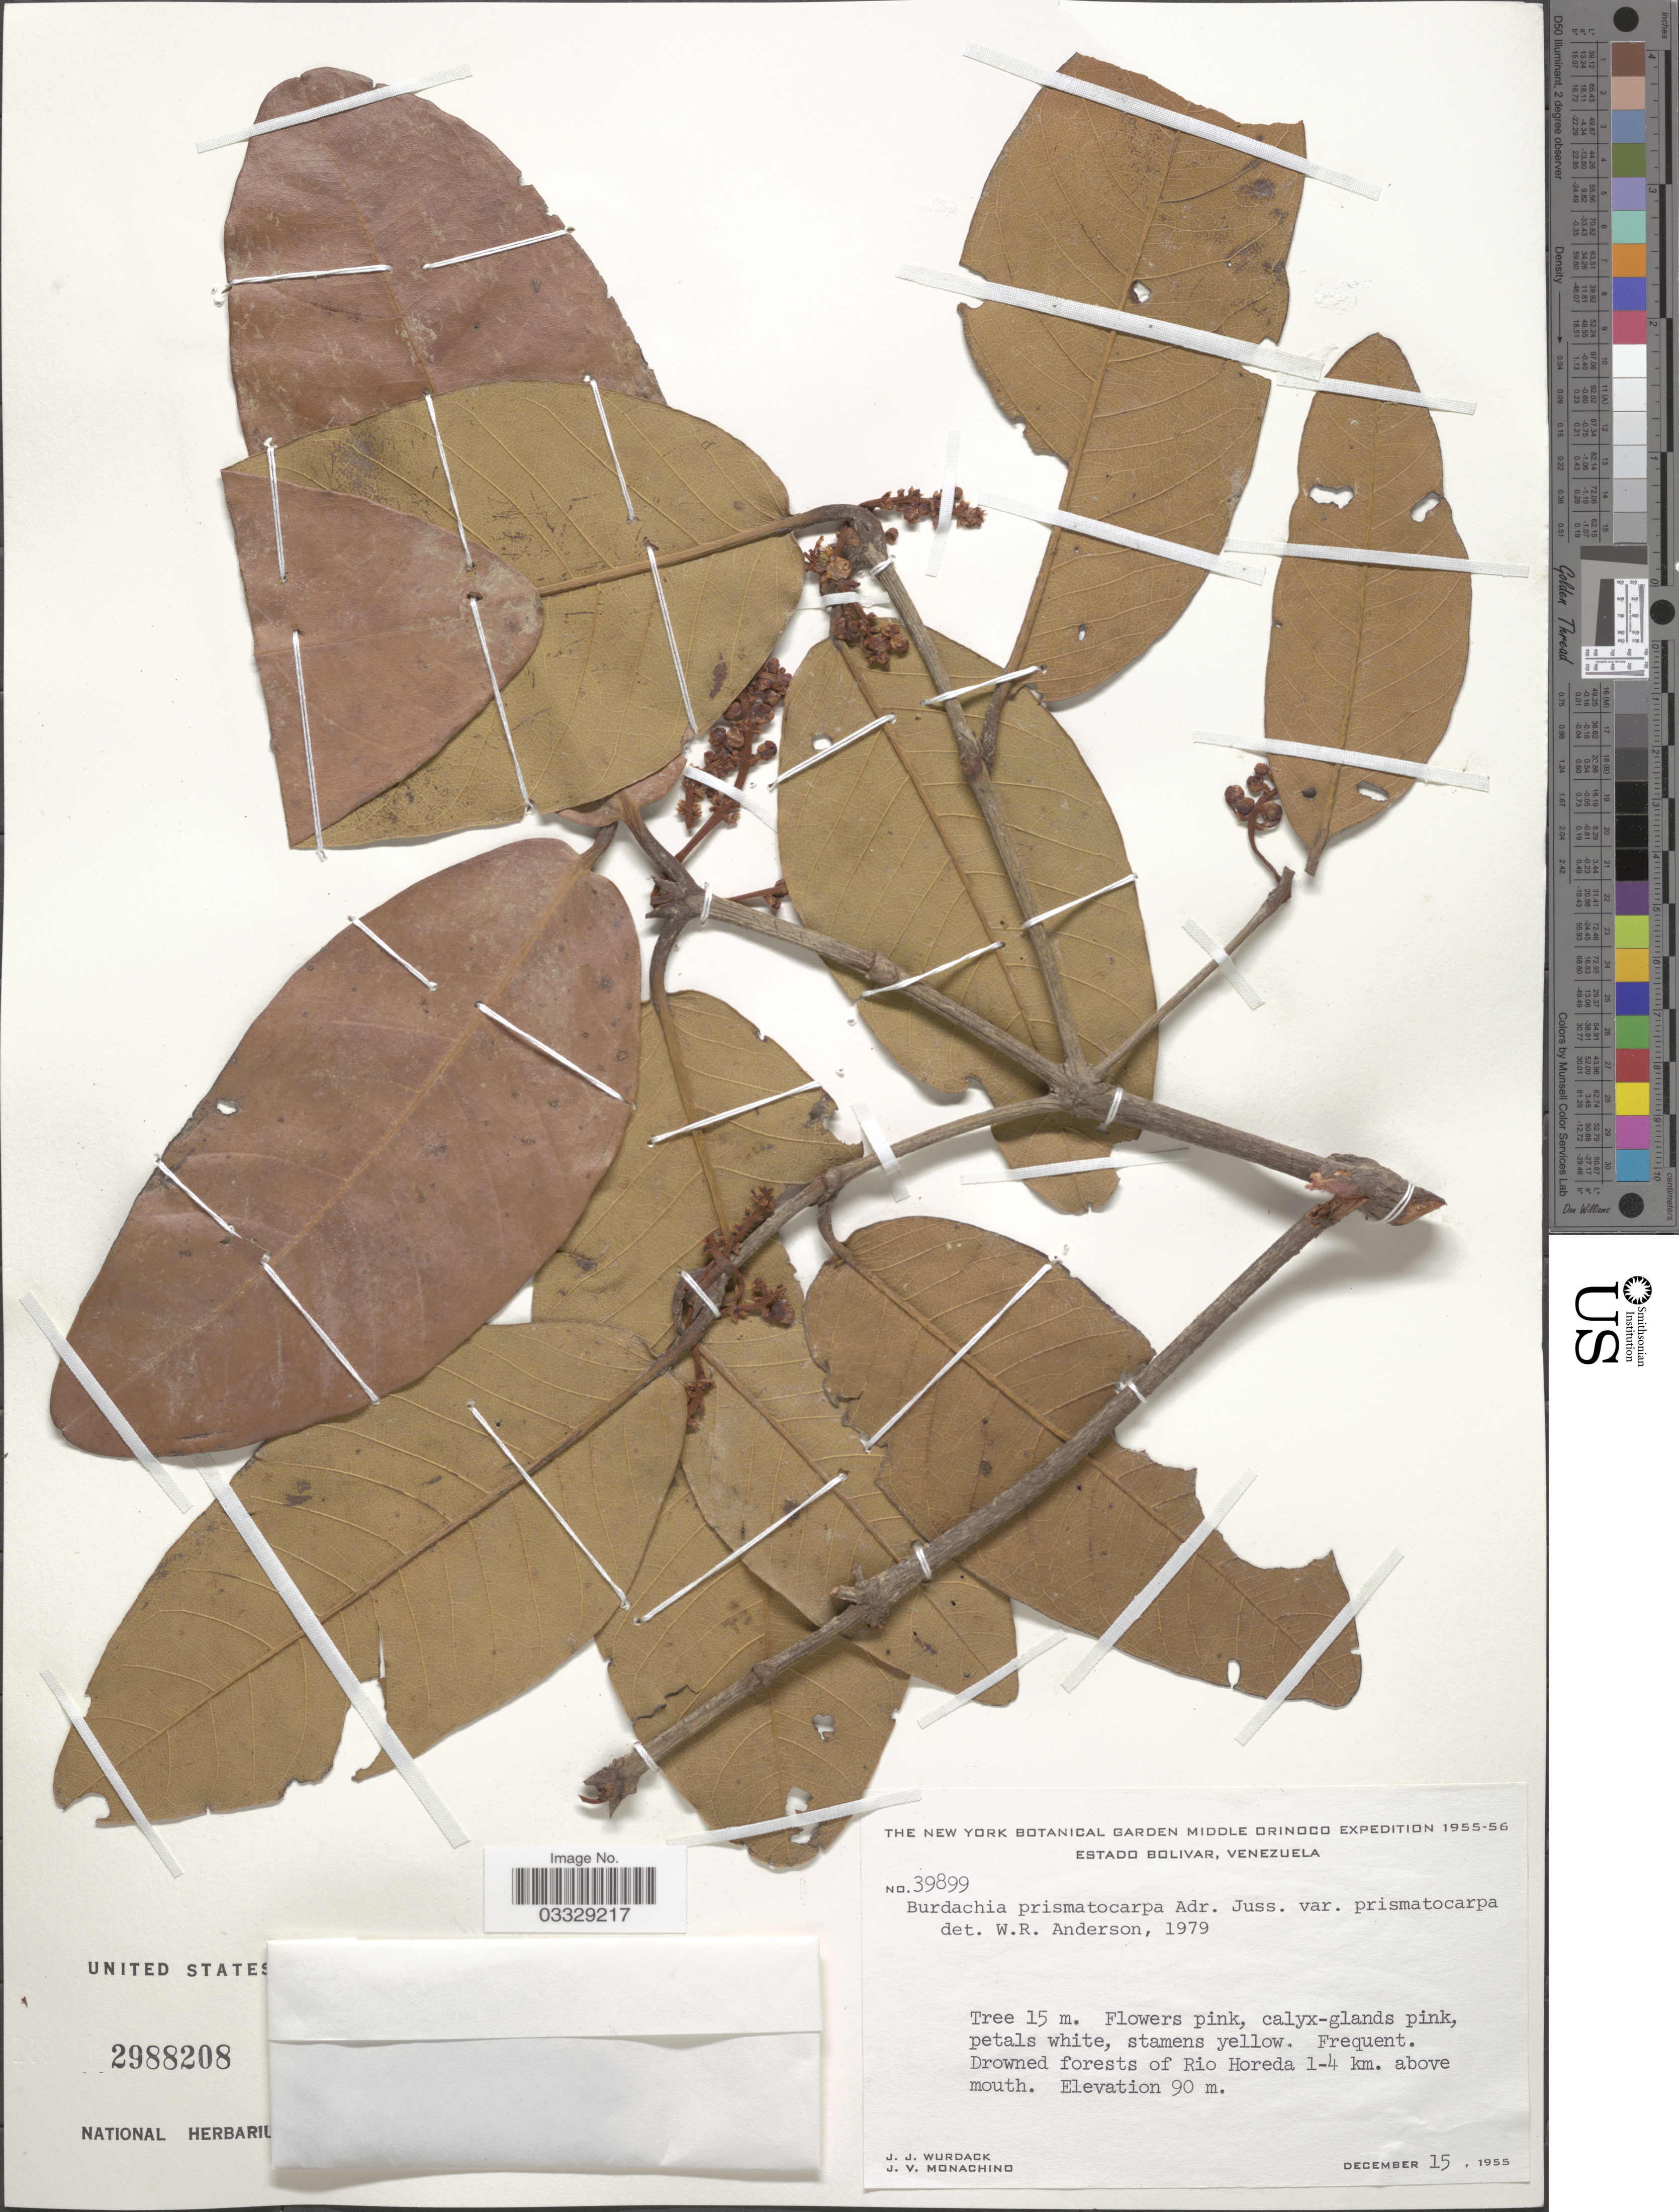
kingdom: Plantae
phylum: Tracheophyta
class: Magnoliopsida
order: Malpighiales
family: Malpighiaceae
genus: Burdachia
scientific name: Burdachia prismatocarpa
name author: A. Juss.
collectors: J. J. Wurdack & J. V. Monachino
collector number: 39899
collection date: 1955-12-15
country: Venezuela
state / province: Bolivar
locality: Drowned forests of Rio Horeda 1-4 km. above mouth.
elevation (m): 90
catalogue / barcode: US 2988208